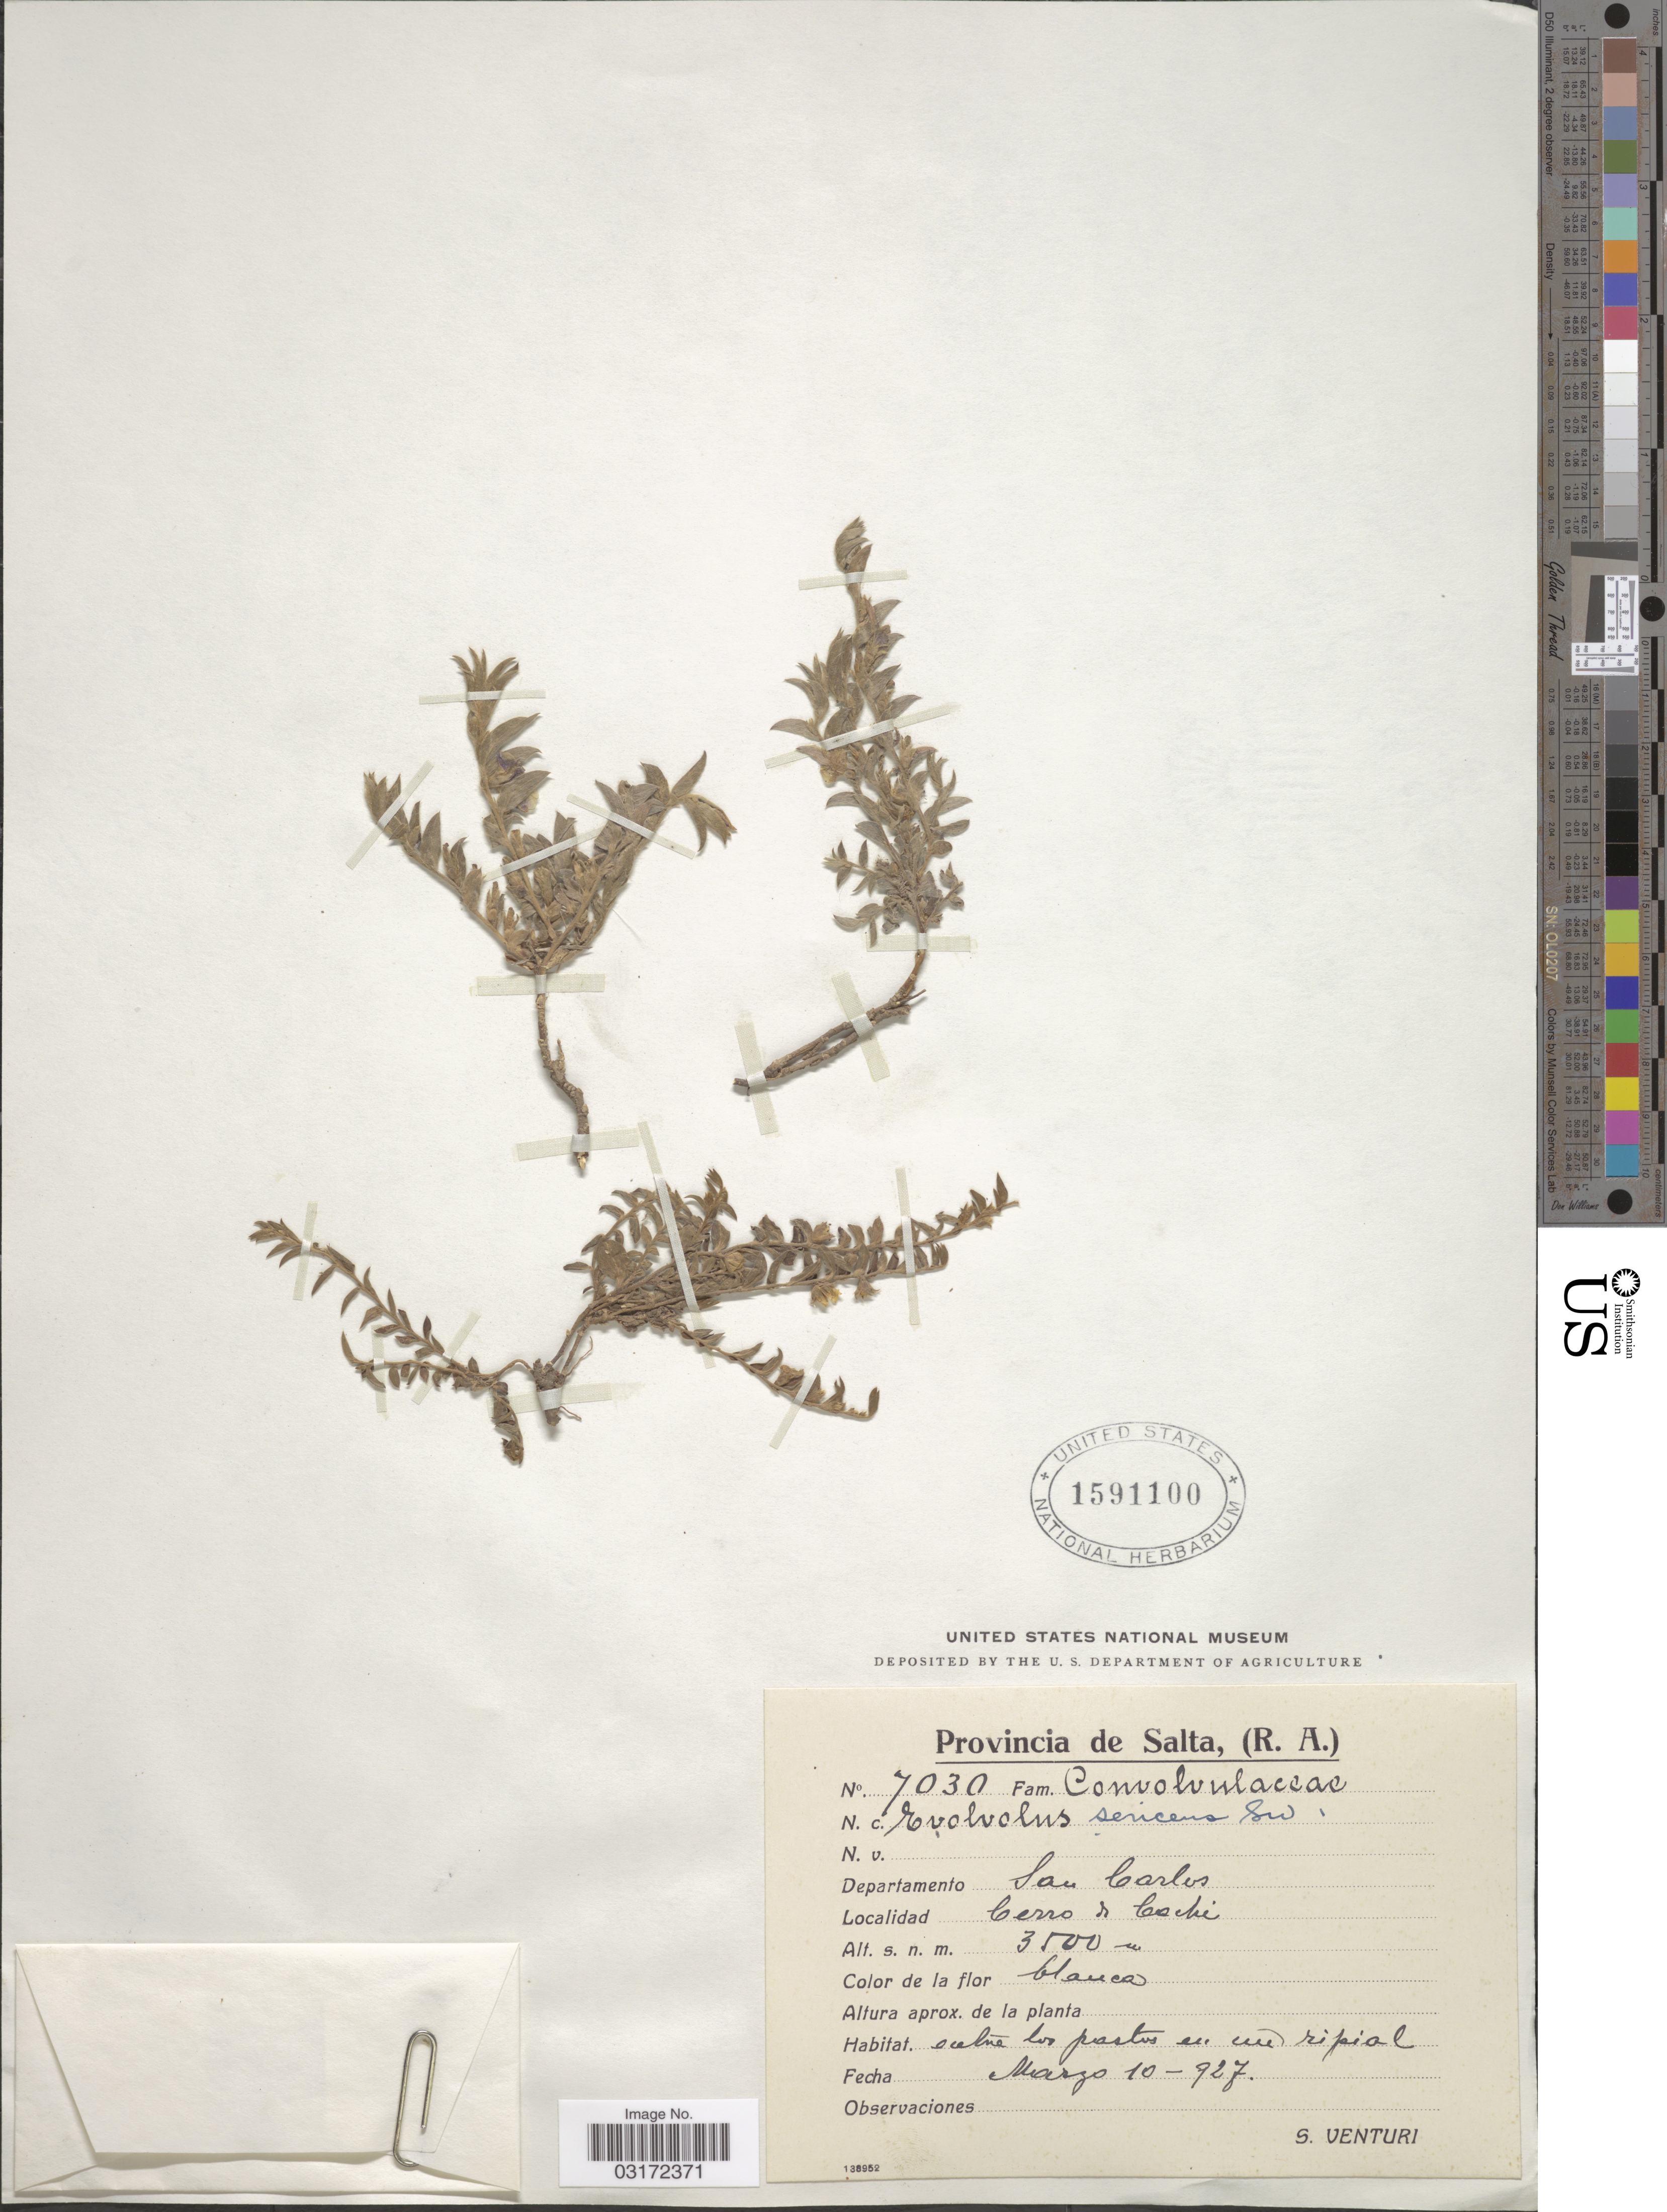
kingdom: Plantae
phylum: Tracheophyta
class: Magnoliopsida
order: Solanales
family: Convolvulaceae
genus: Evolvulus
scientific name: Evolvulus sericeus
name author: Sw.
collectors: S. Venturi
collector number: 7030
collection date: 1927-03-10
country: Argentina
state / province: Salta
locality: Departamento San Carlos. Cerro de Cachi.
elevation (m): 3500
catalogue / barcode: US 1591100